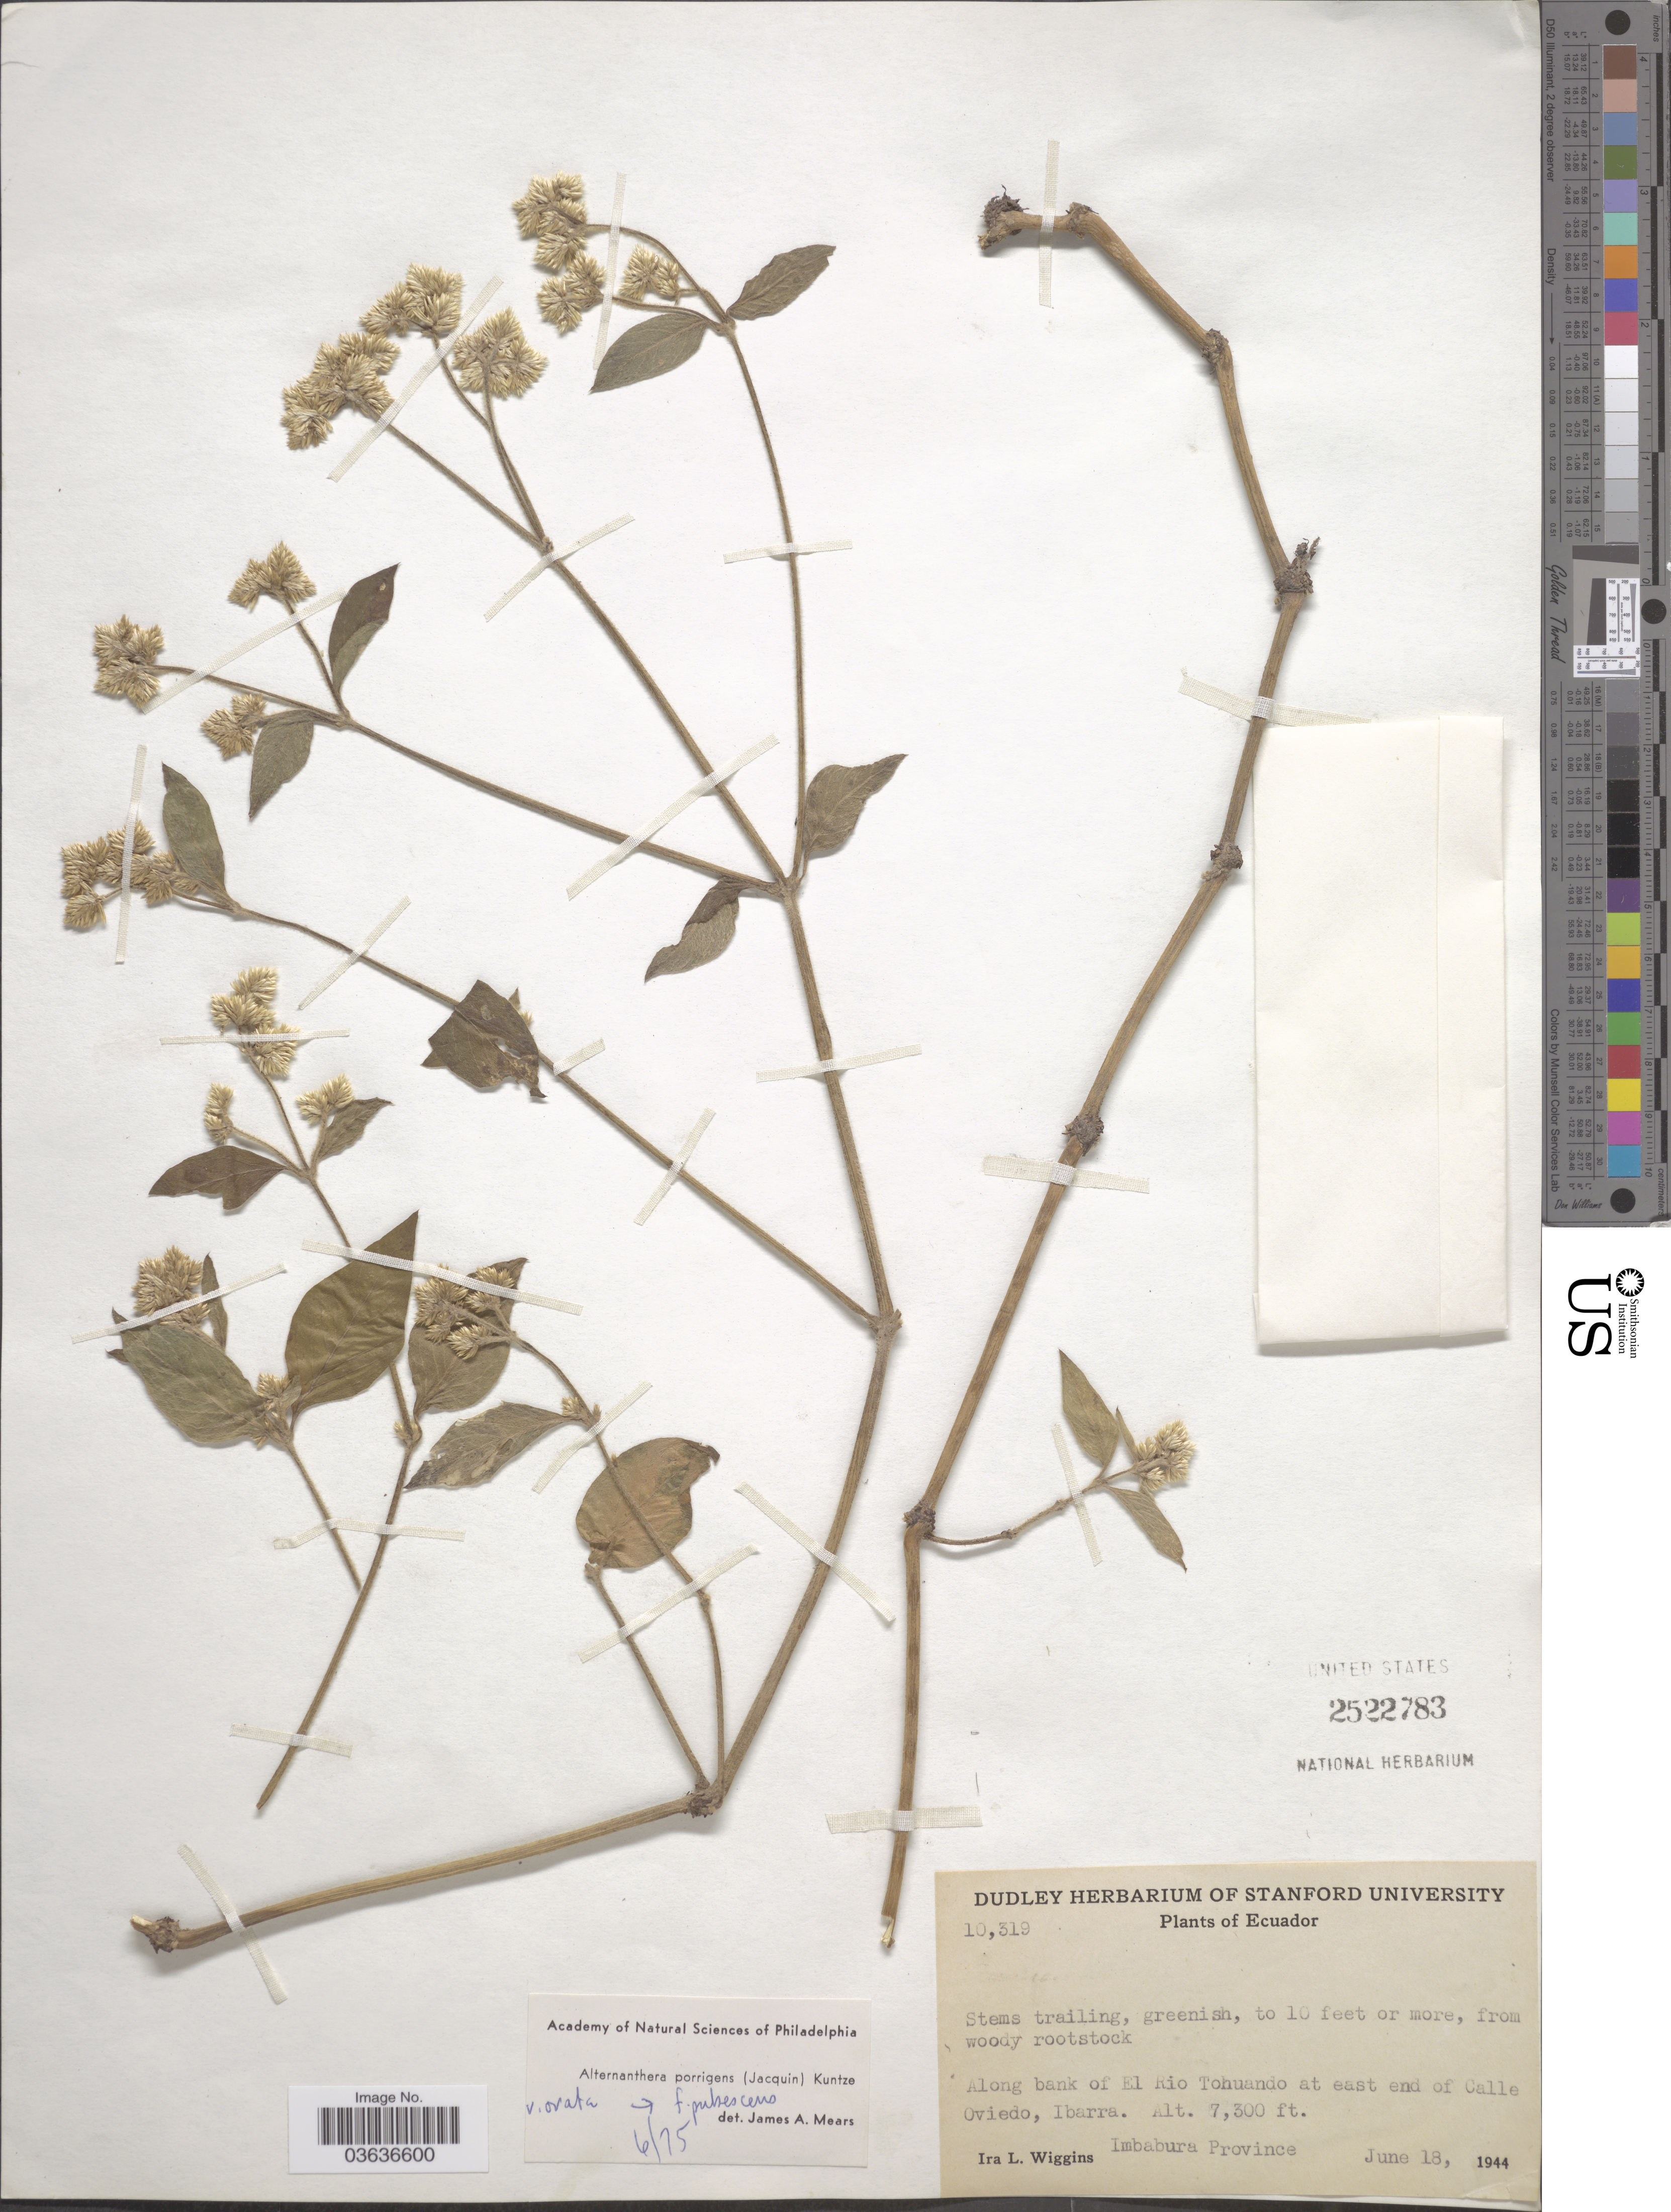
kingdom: Plantae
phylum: Tracheophyta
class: Magnoliopsida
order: Caryophyllales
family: Amaranthaceae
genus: Alternanthera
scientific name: Alternanthera porrigens var. ovata Mears var. nov. ined.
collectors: I. L. Wiggins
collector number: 10319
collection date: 1944-06-18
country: Ecuador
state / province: Imbabura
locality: Along bank of El Rio Tohuando at east end of Calle Oviedo, Ibarra.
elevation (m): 2225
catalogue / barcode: US 2522783